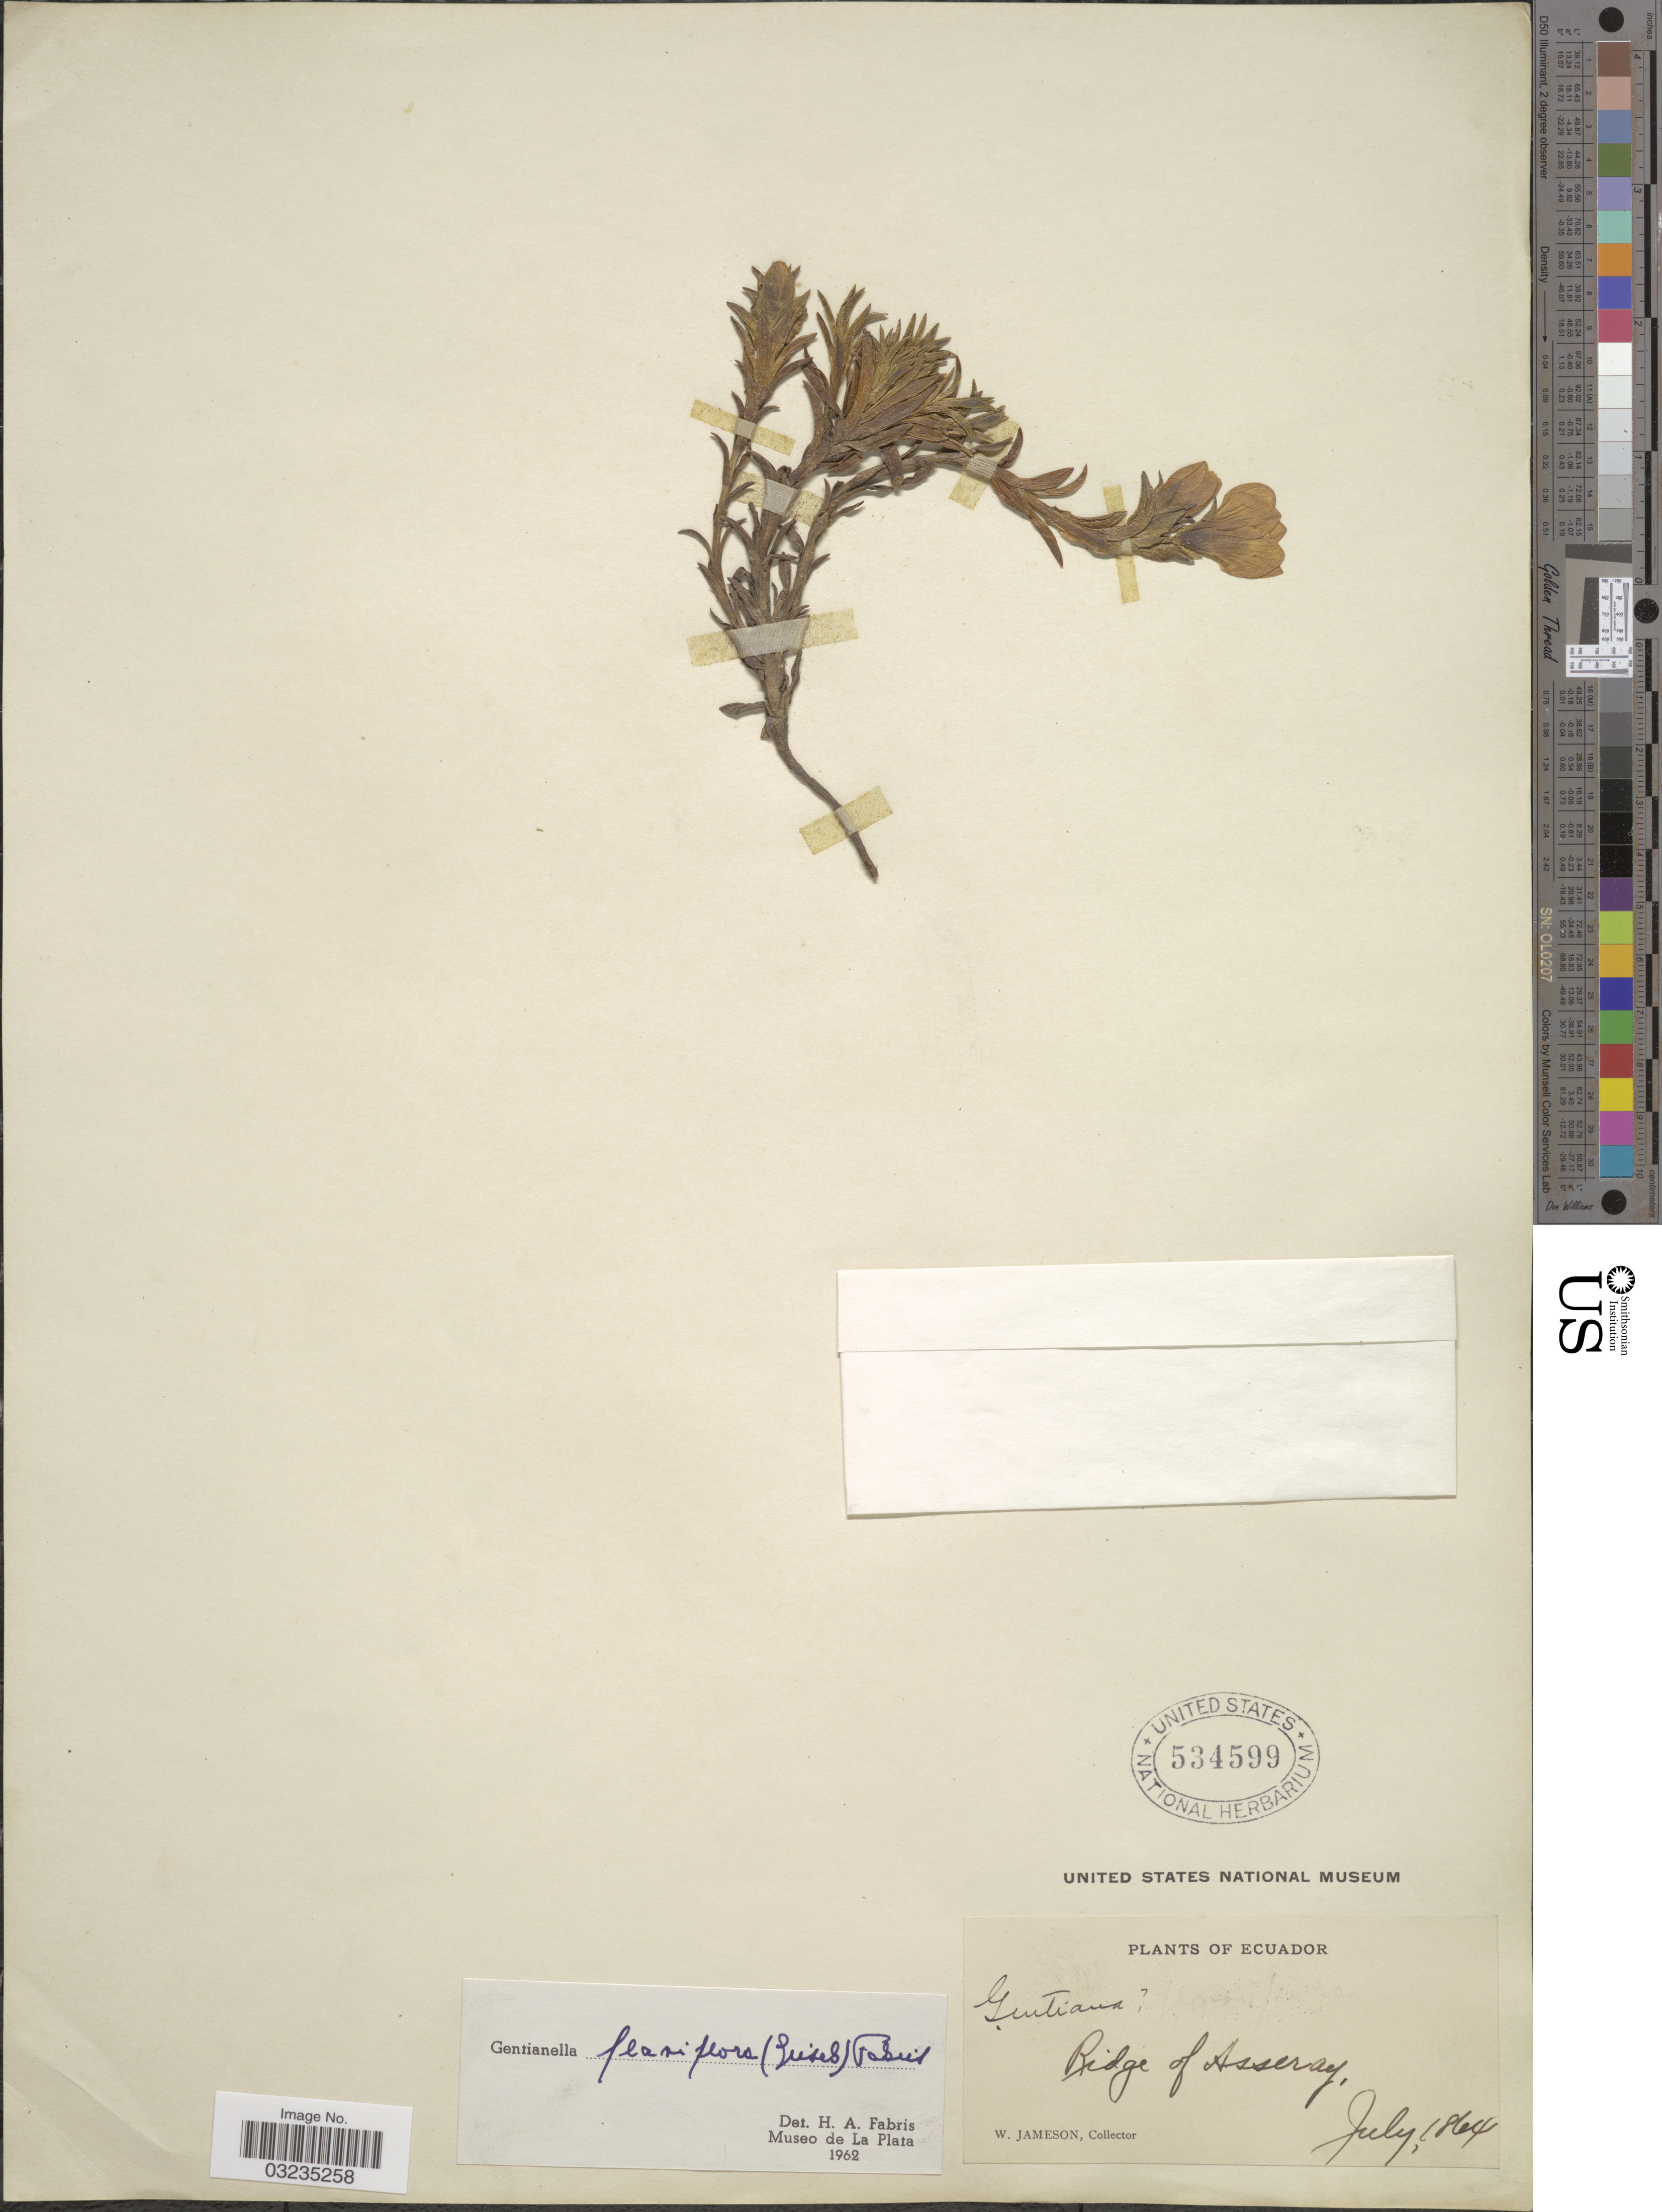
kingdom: Plantae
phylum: Tracheophyta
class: Magnoliopsida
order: Gentianales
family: Gentianaceae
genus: Gentiana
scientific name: Gentiana flaviflora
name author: (Griseb.) Gilg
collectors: W. Jameson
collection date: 1864-07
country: Ecuador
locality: Ridge of Asseray.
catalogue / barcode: US 534599